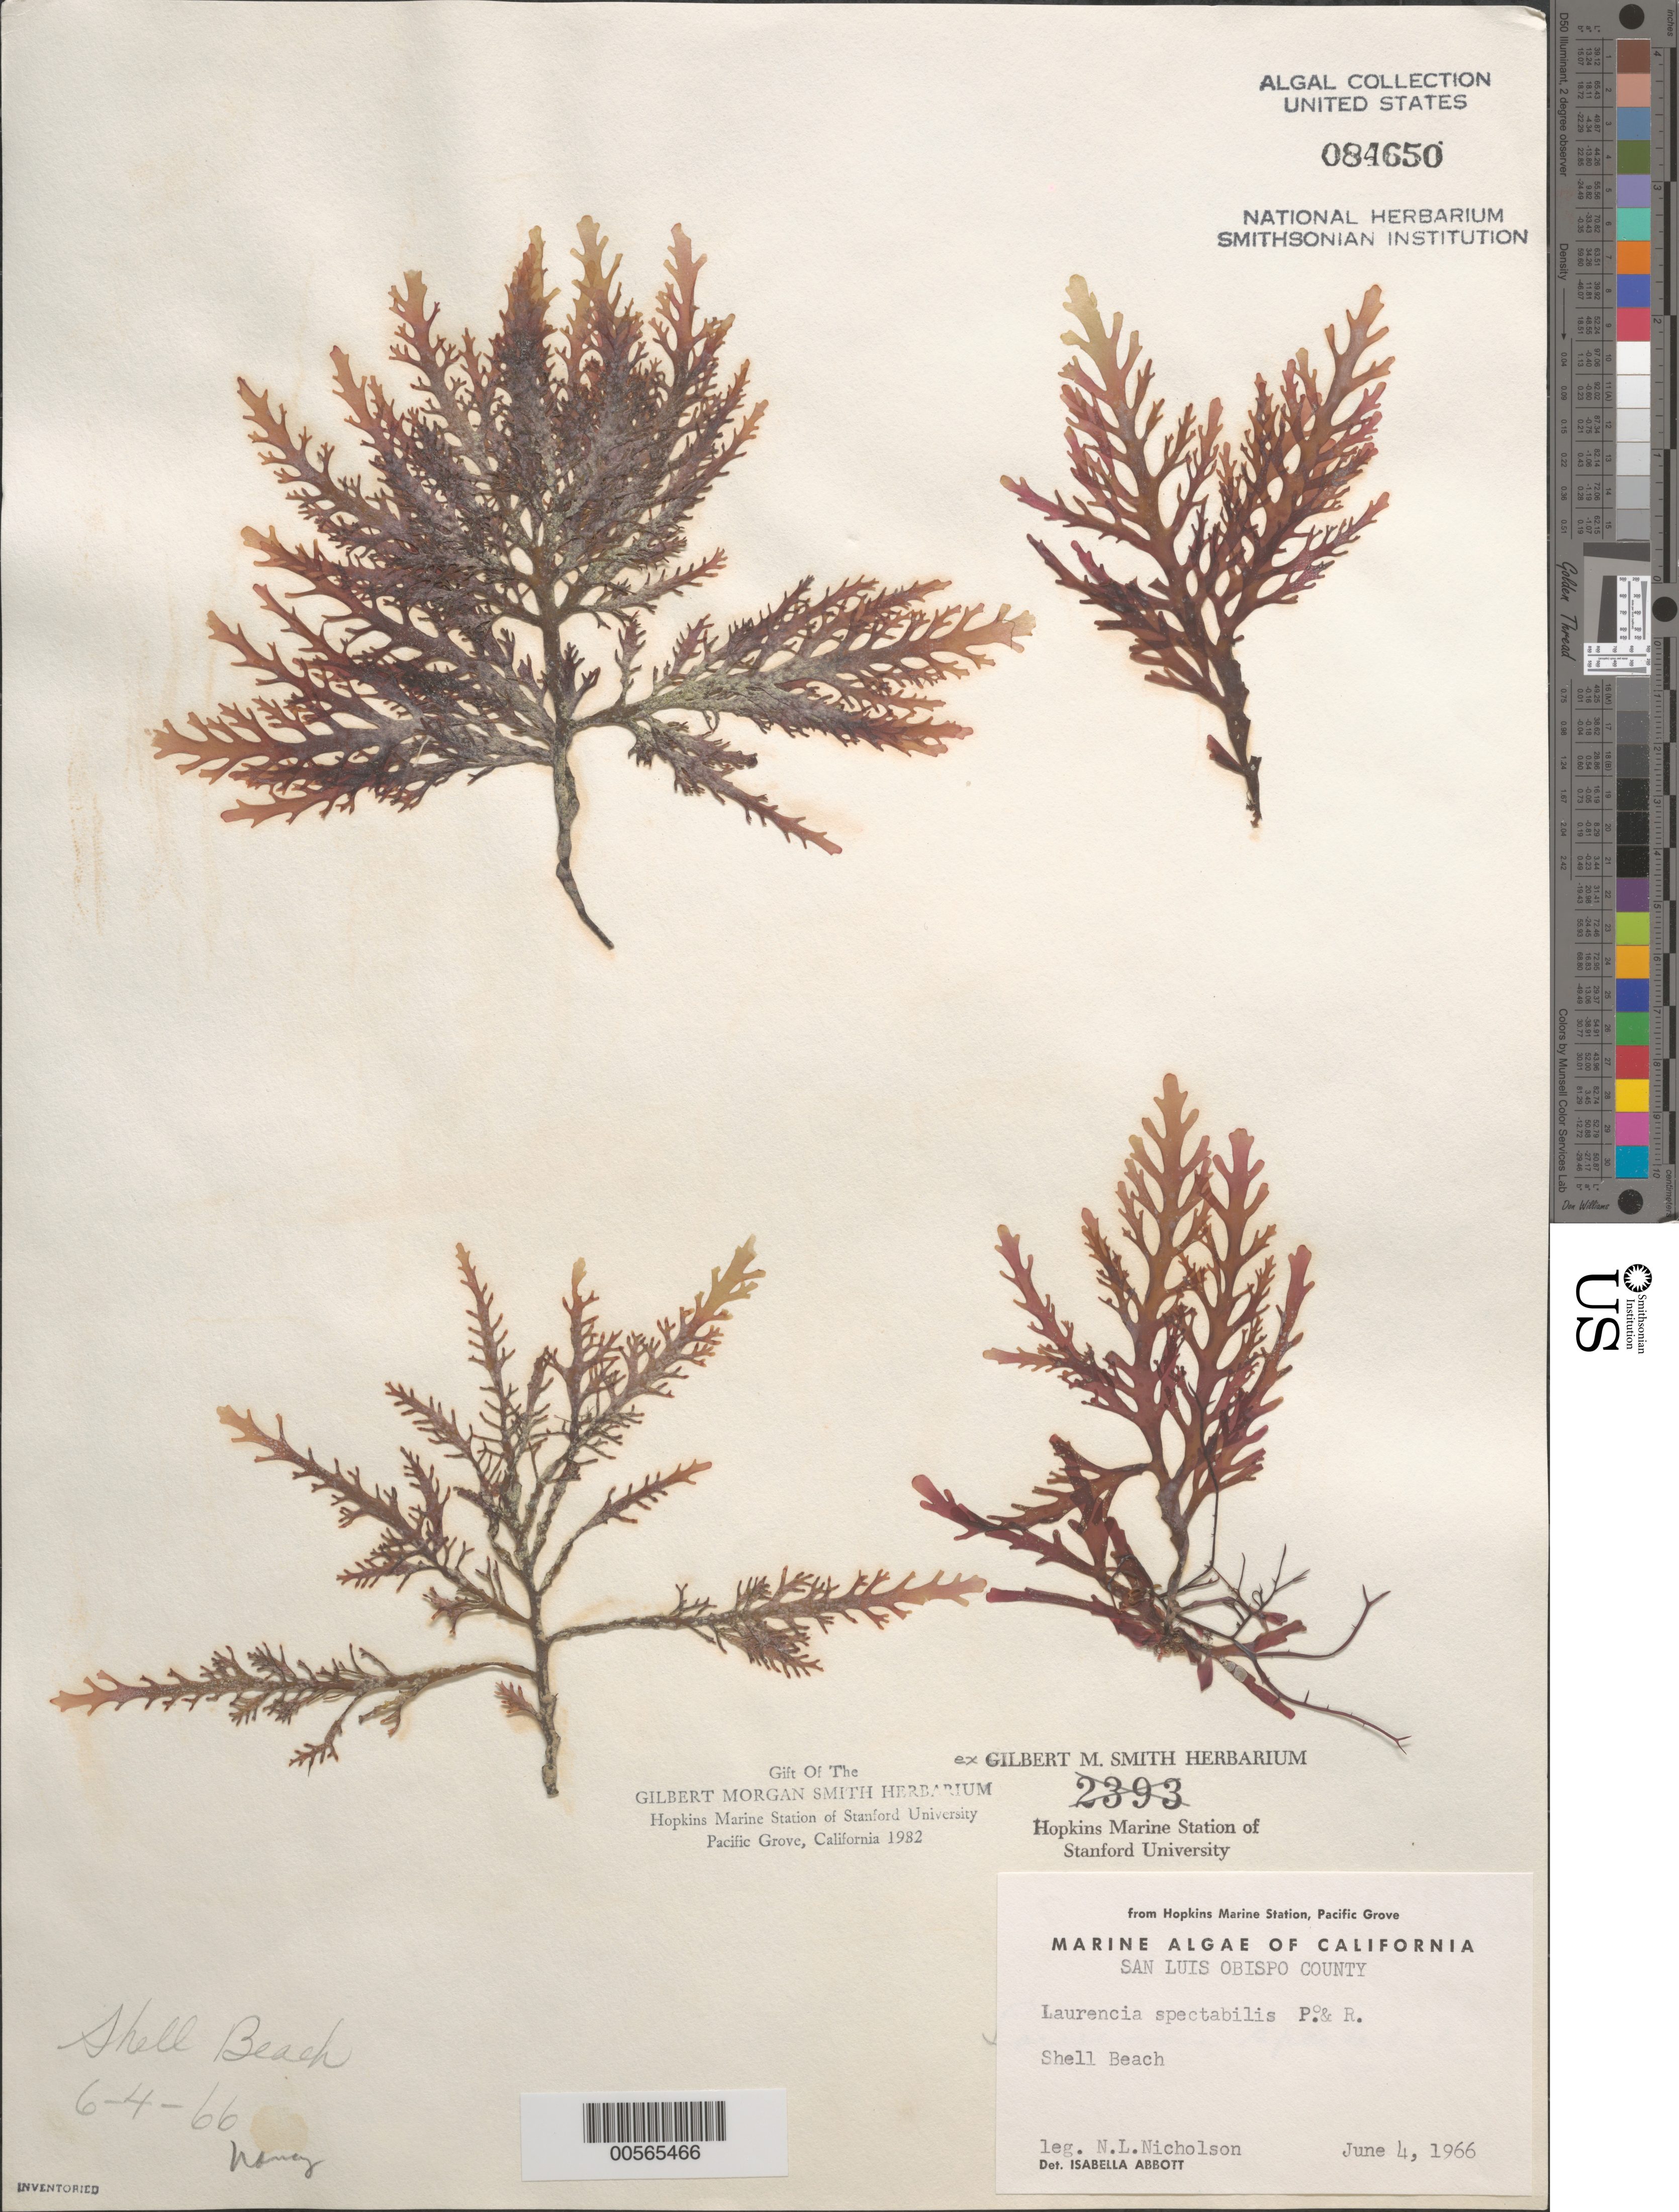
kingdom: Plantae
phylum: Rhodophyta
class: Florideophyceae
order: Ceramiales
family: Rhodomelaceae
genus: Osmundea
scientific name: Osmundea spectabilis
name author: (Postels & Rupr.) K.W. Nam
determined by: Algae name updating Project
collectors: N. Nicholson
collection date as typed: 04 Jun 1966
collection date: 1966-06-04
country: United States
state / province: California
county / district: San Luis Obispo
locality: Shell Beach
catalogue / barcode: US 84650